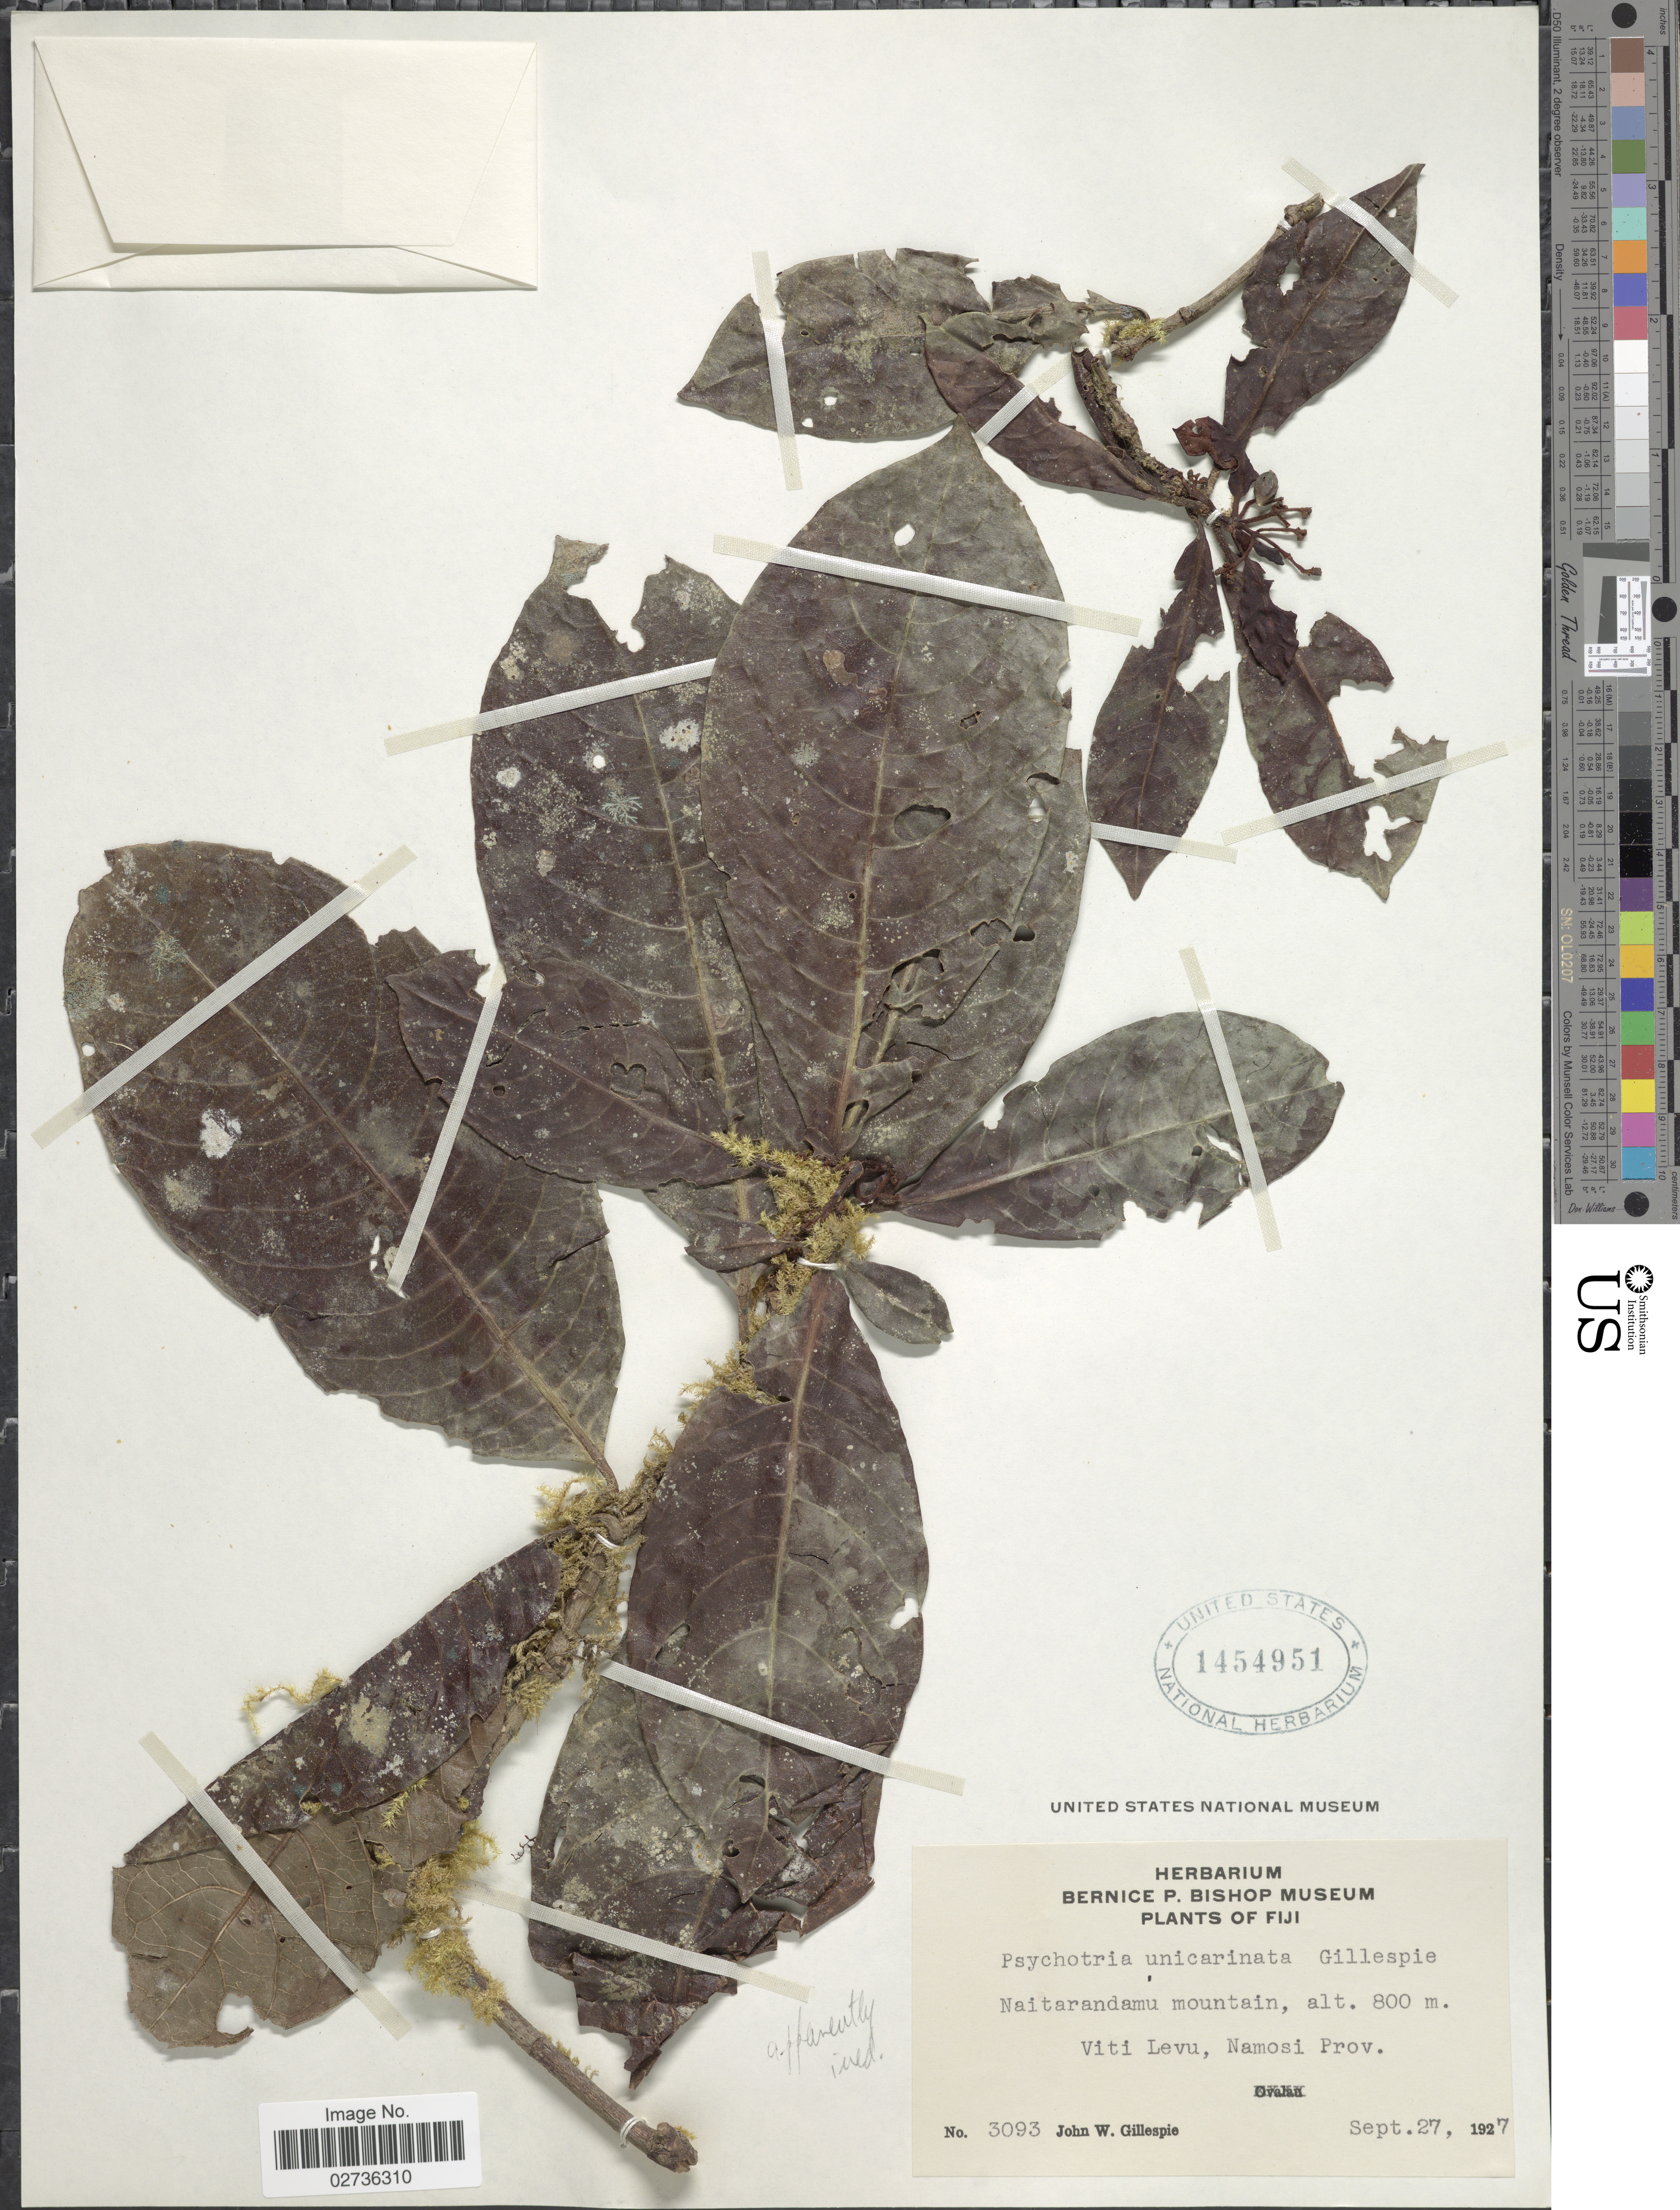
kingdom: Plantae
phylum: Tracheophyta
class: Magnoliopsida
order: Gentianales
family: Rubiaceae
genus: Psychotria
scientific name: Psychotria griseifolia var. unicarinata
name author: Fosberg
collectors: J. W. Gillespie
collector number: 3093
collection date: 1927-09-27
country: Fiji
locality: Naitarandamu mountain. Viti Levu, Namosi Prov.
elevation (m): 800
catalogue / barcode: US 1454951